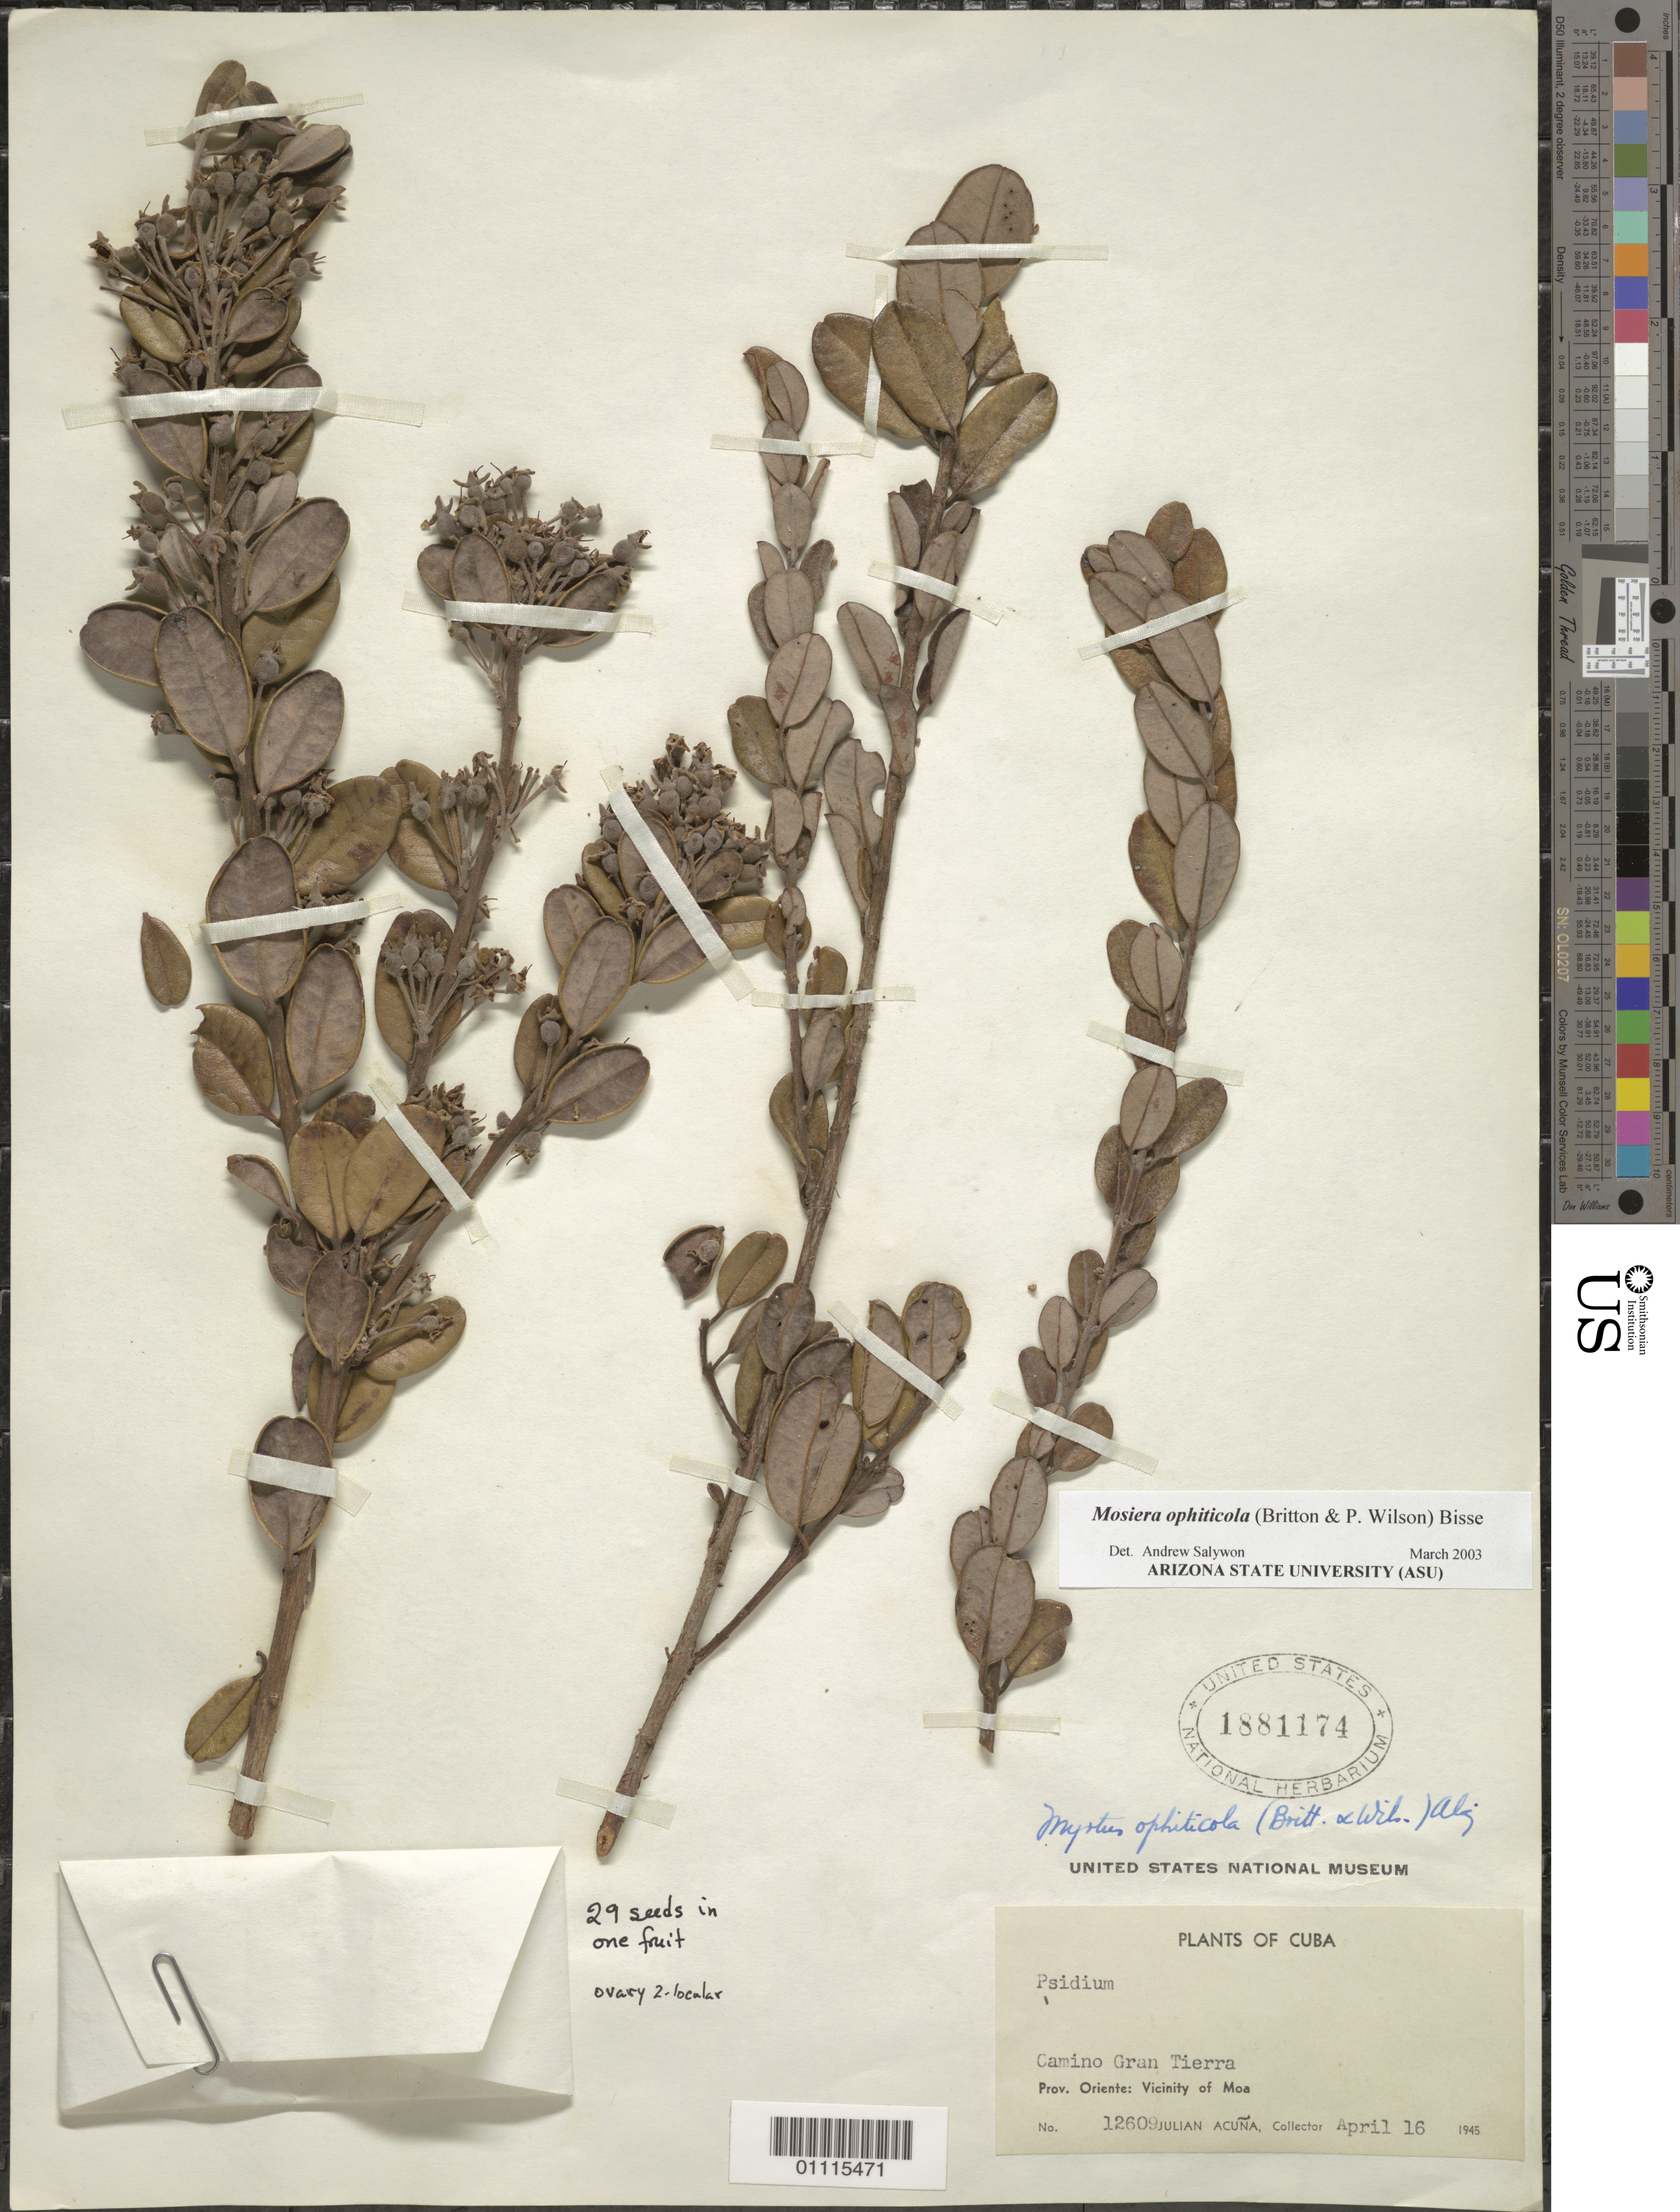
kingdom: Plantae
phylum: Tracheophyta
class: Magnoliopsida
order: Myrtales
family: Myrtaceae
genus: Mosiera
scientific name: Mosiera ophiticola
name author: (Britton & P. Wilson) Bisse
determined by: Salywon, A. M., (ASU)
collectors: J. Acuña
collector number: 12609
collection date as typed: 16 Apr 1945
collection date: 1945-04-16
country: Cuba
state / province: Holguín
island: Cuba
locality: Moa vicinity, Camino Gran Tierra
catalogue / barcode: US 1881174